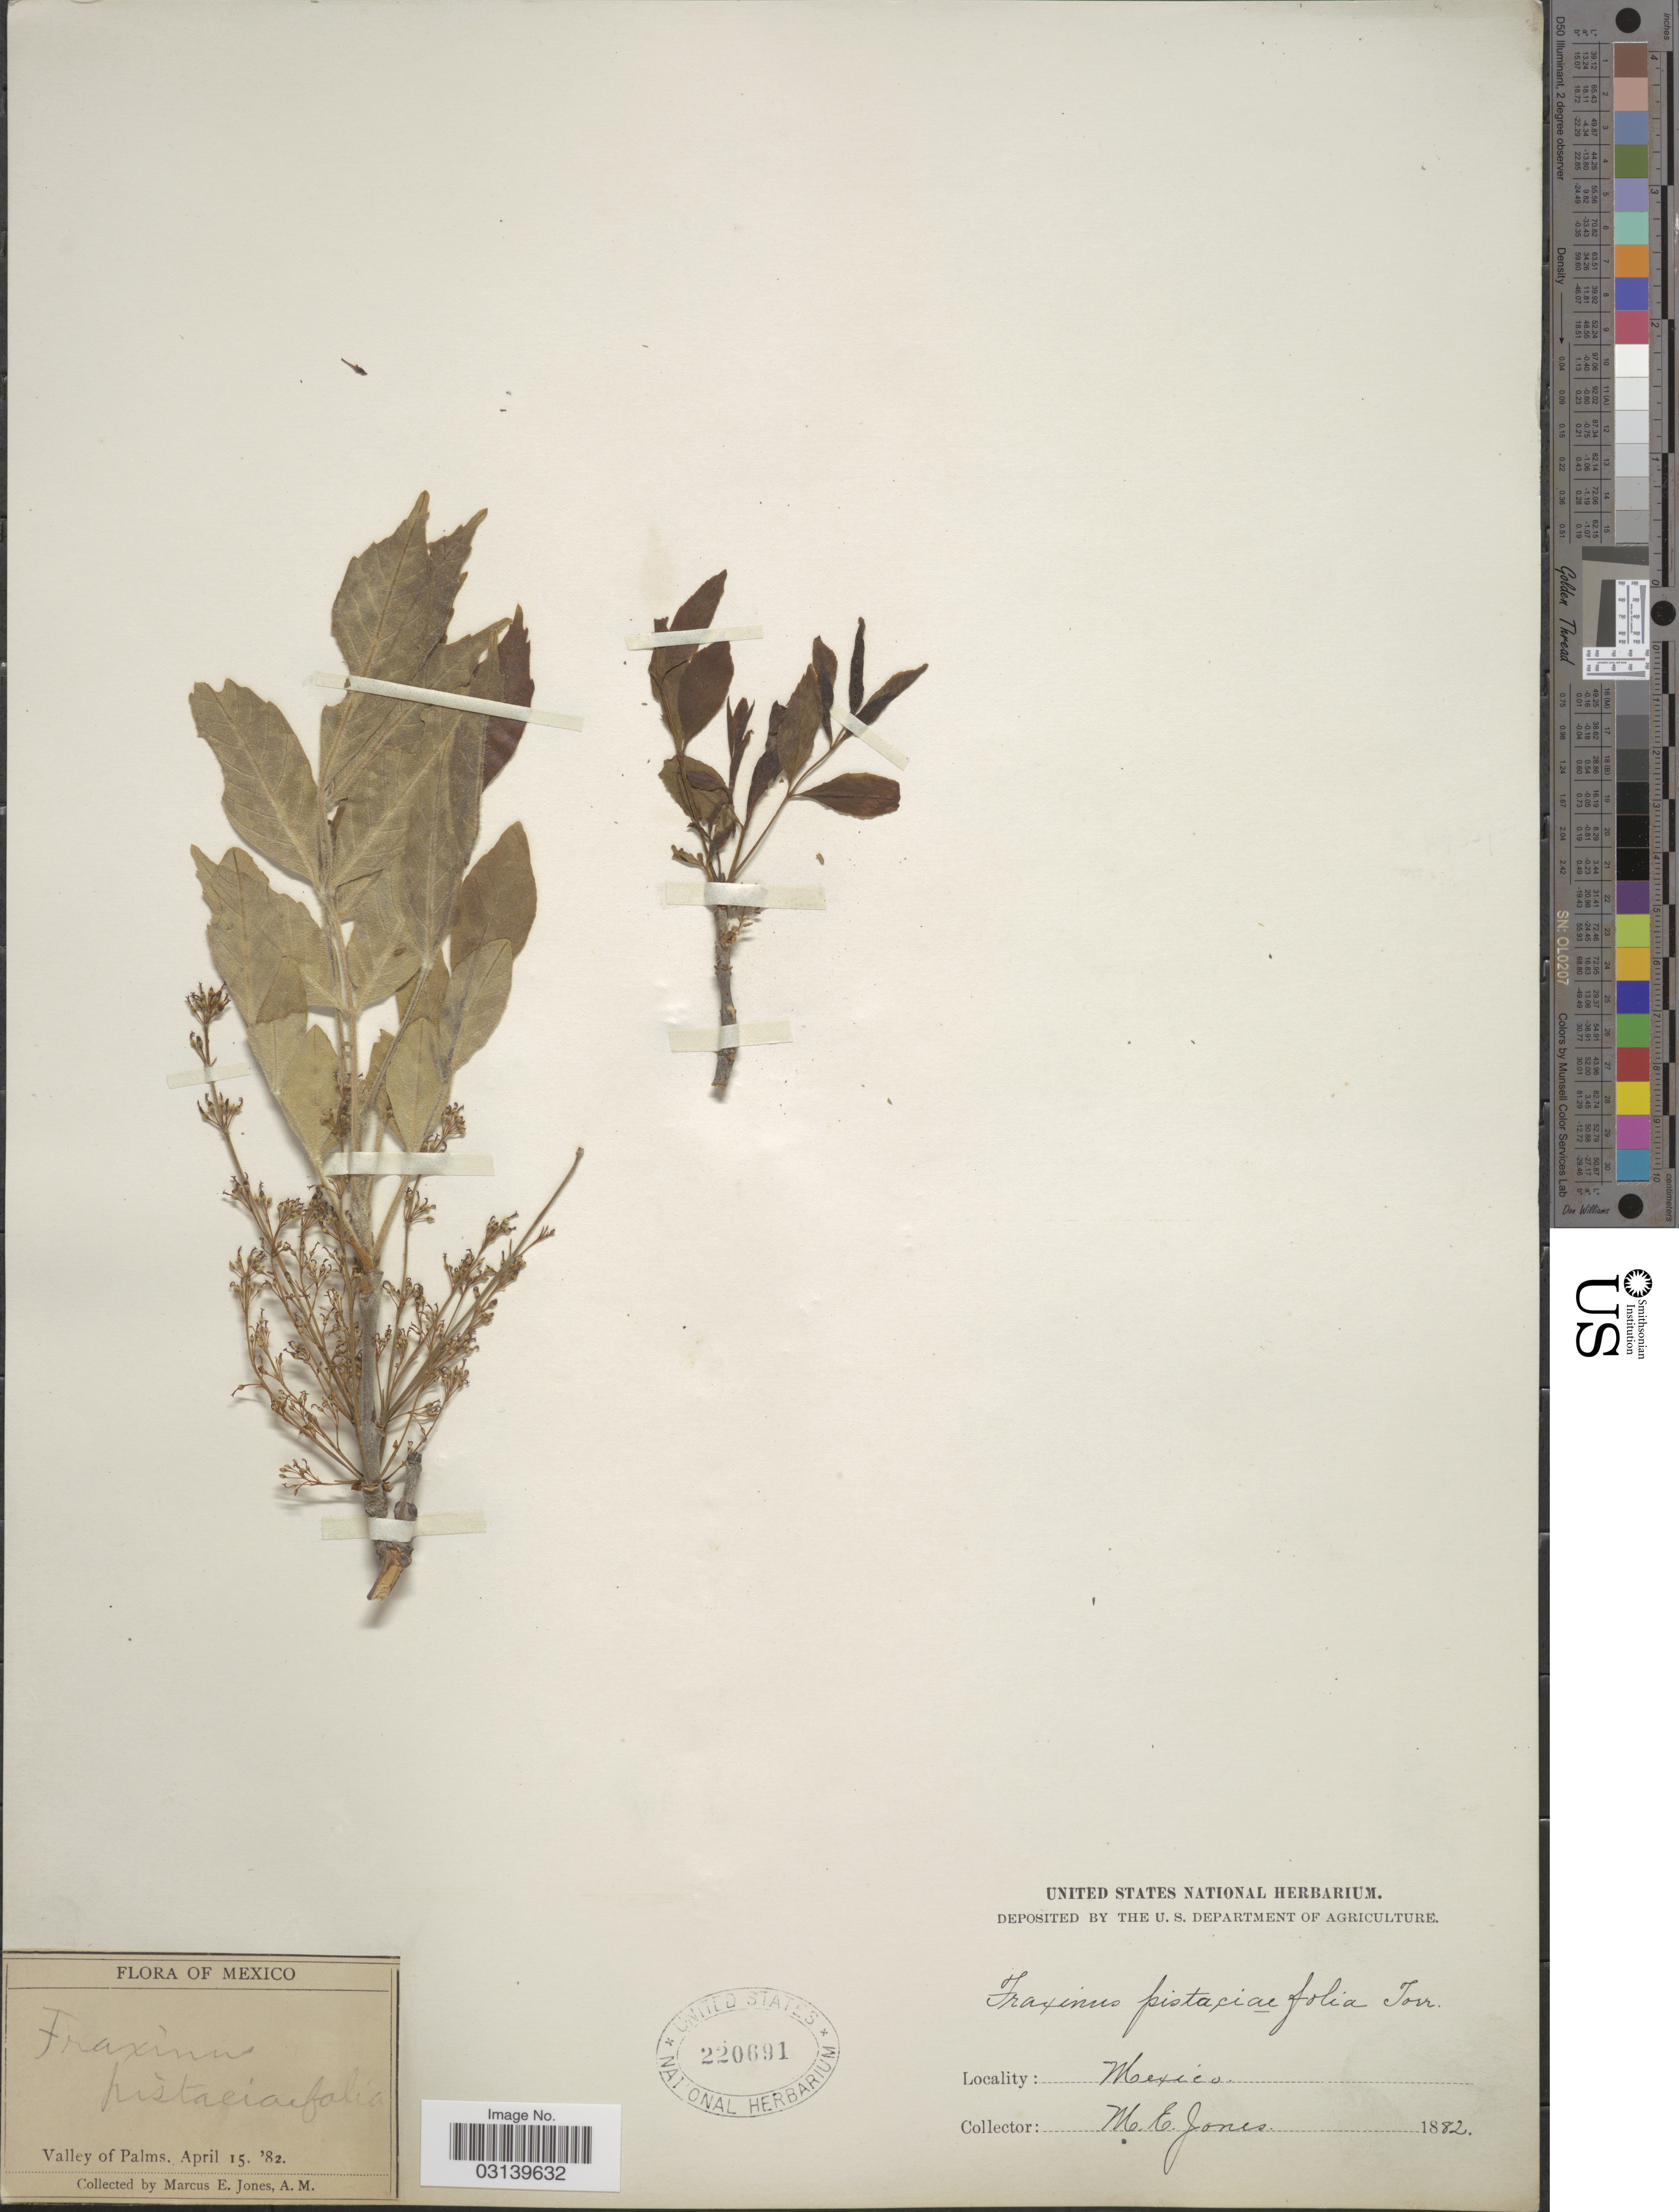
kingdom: Plantae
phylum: Tracheophyta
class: Magnoliopsida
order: Lamiales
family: Oleaceae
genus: Fraxinus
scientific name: Fraxinus pistaciaefolia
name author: Torr.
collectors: M. E. Jones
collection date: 1882-04-15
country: Mexico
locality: Valley of Palms.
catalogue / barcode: US 220691